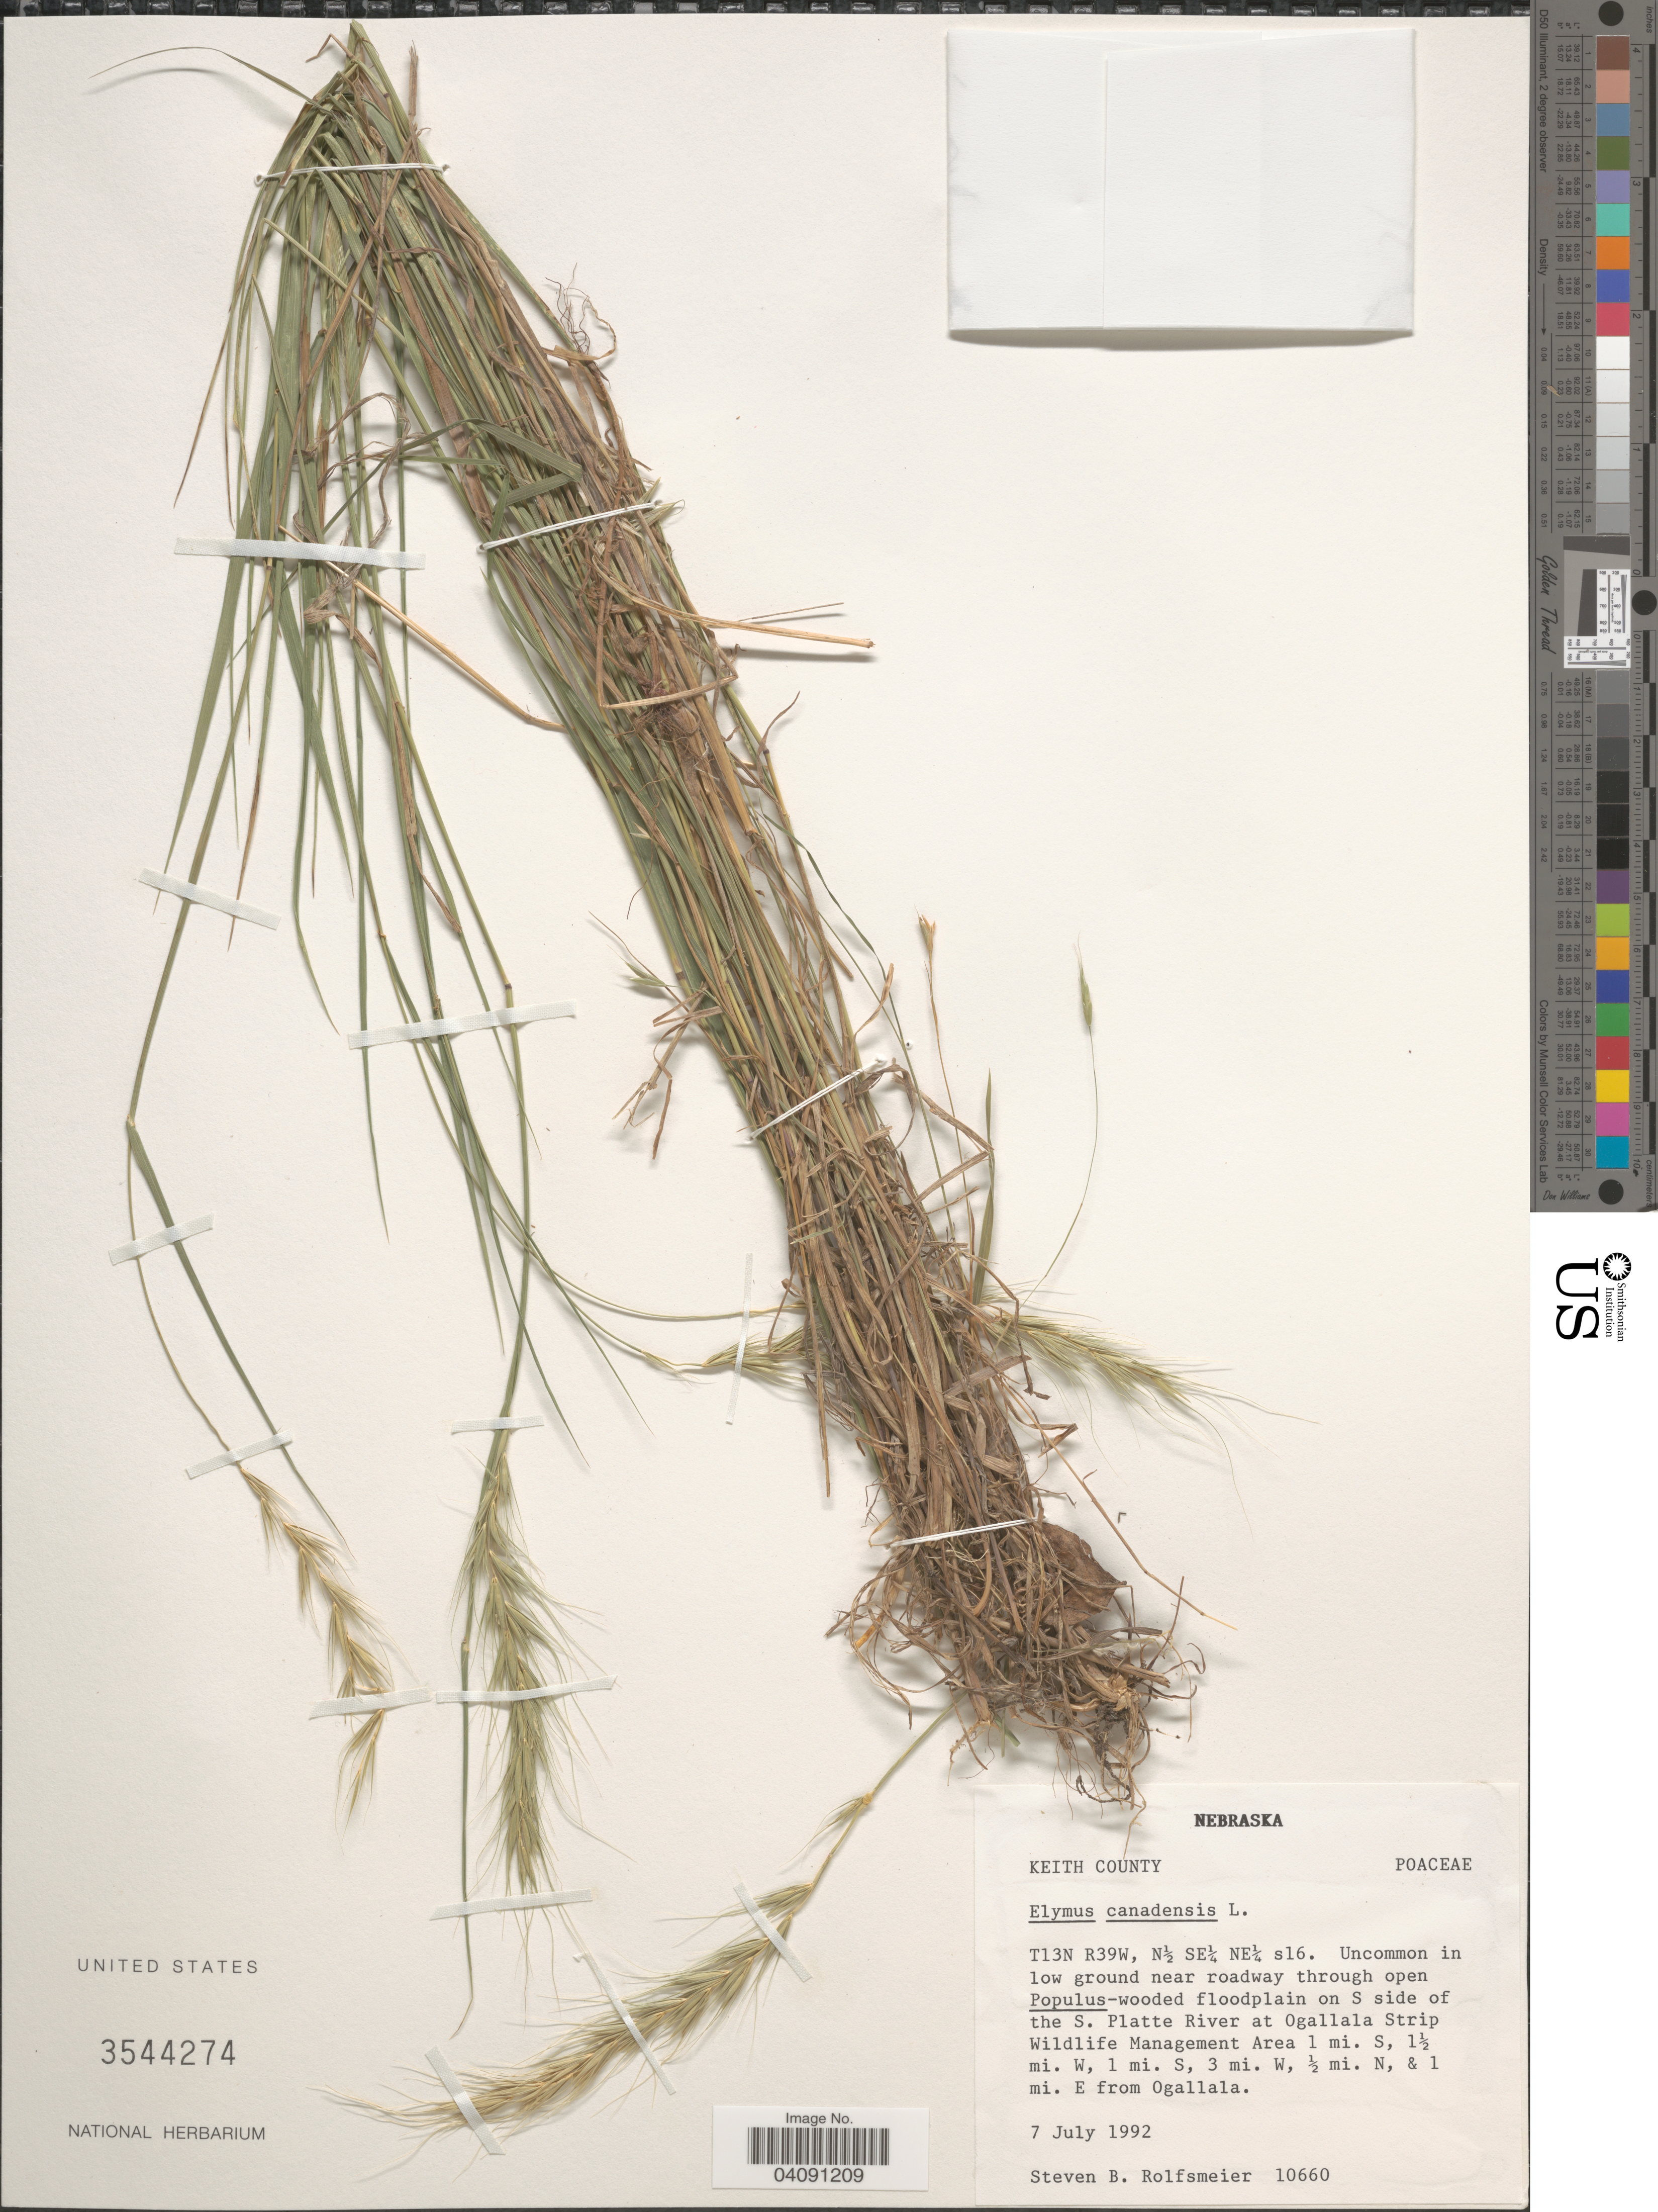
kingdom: Plantae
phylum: Tracheophyta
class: Liliopsida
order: Poales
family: Poaceae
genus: Elymus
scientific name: Elymus canadensis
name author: L.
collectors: S. Rolfsmeier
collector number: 10660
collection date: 1992-07-07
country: United States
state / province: Nebraska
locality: Keith County. T13N R39W, N½ SE¼ NE¼ s16. Uncommon in low ground near roadway through open Populus-wooded floodplain on S side of the S. Platte River at Ogallala Strip Wildlife Management Area 1 mi. S, 1½ mi. W, 1 mi. S, 3 mi. W, ½ mi. N, & 1 mi. E from Ogallala.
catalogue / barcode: US 3544274